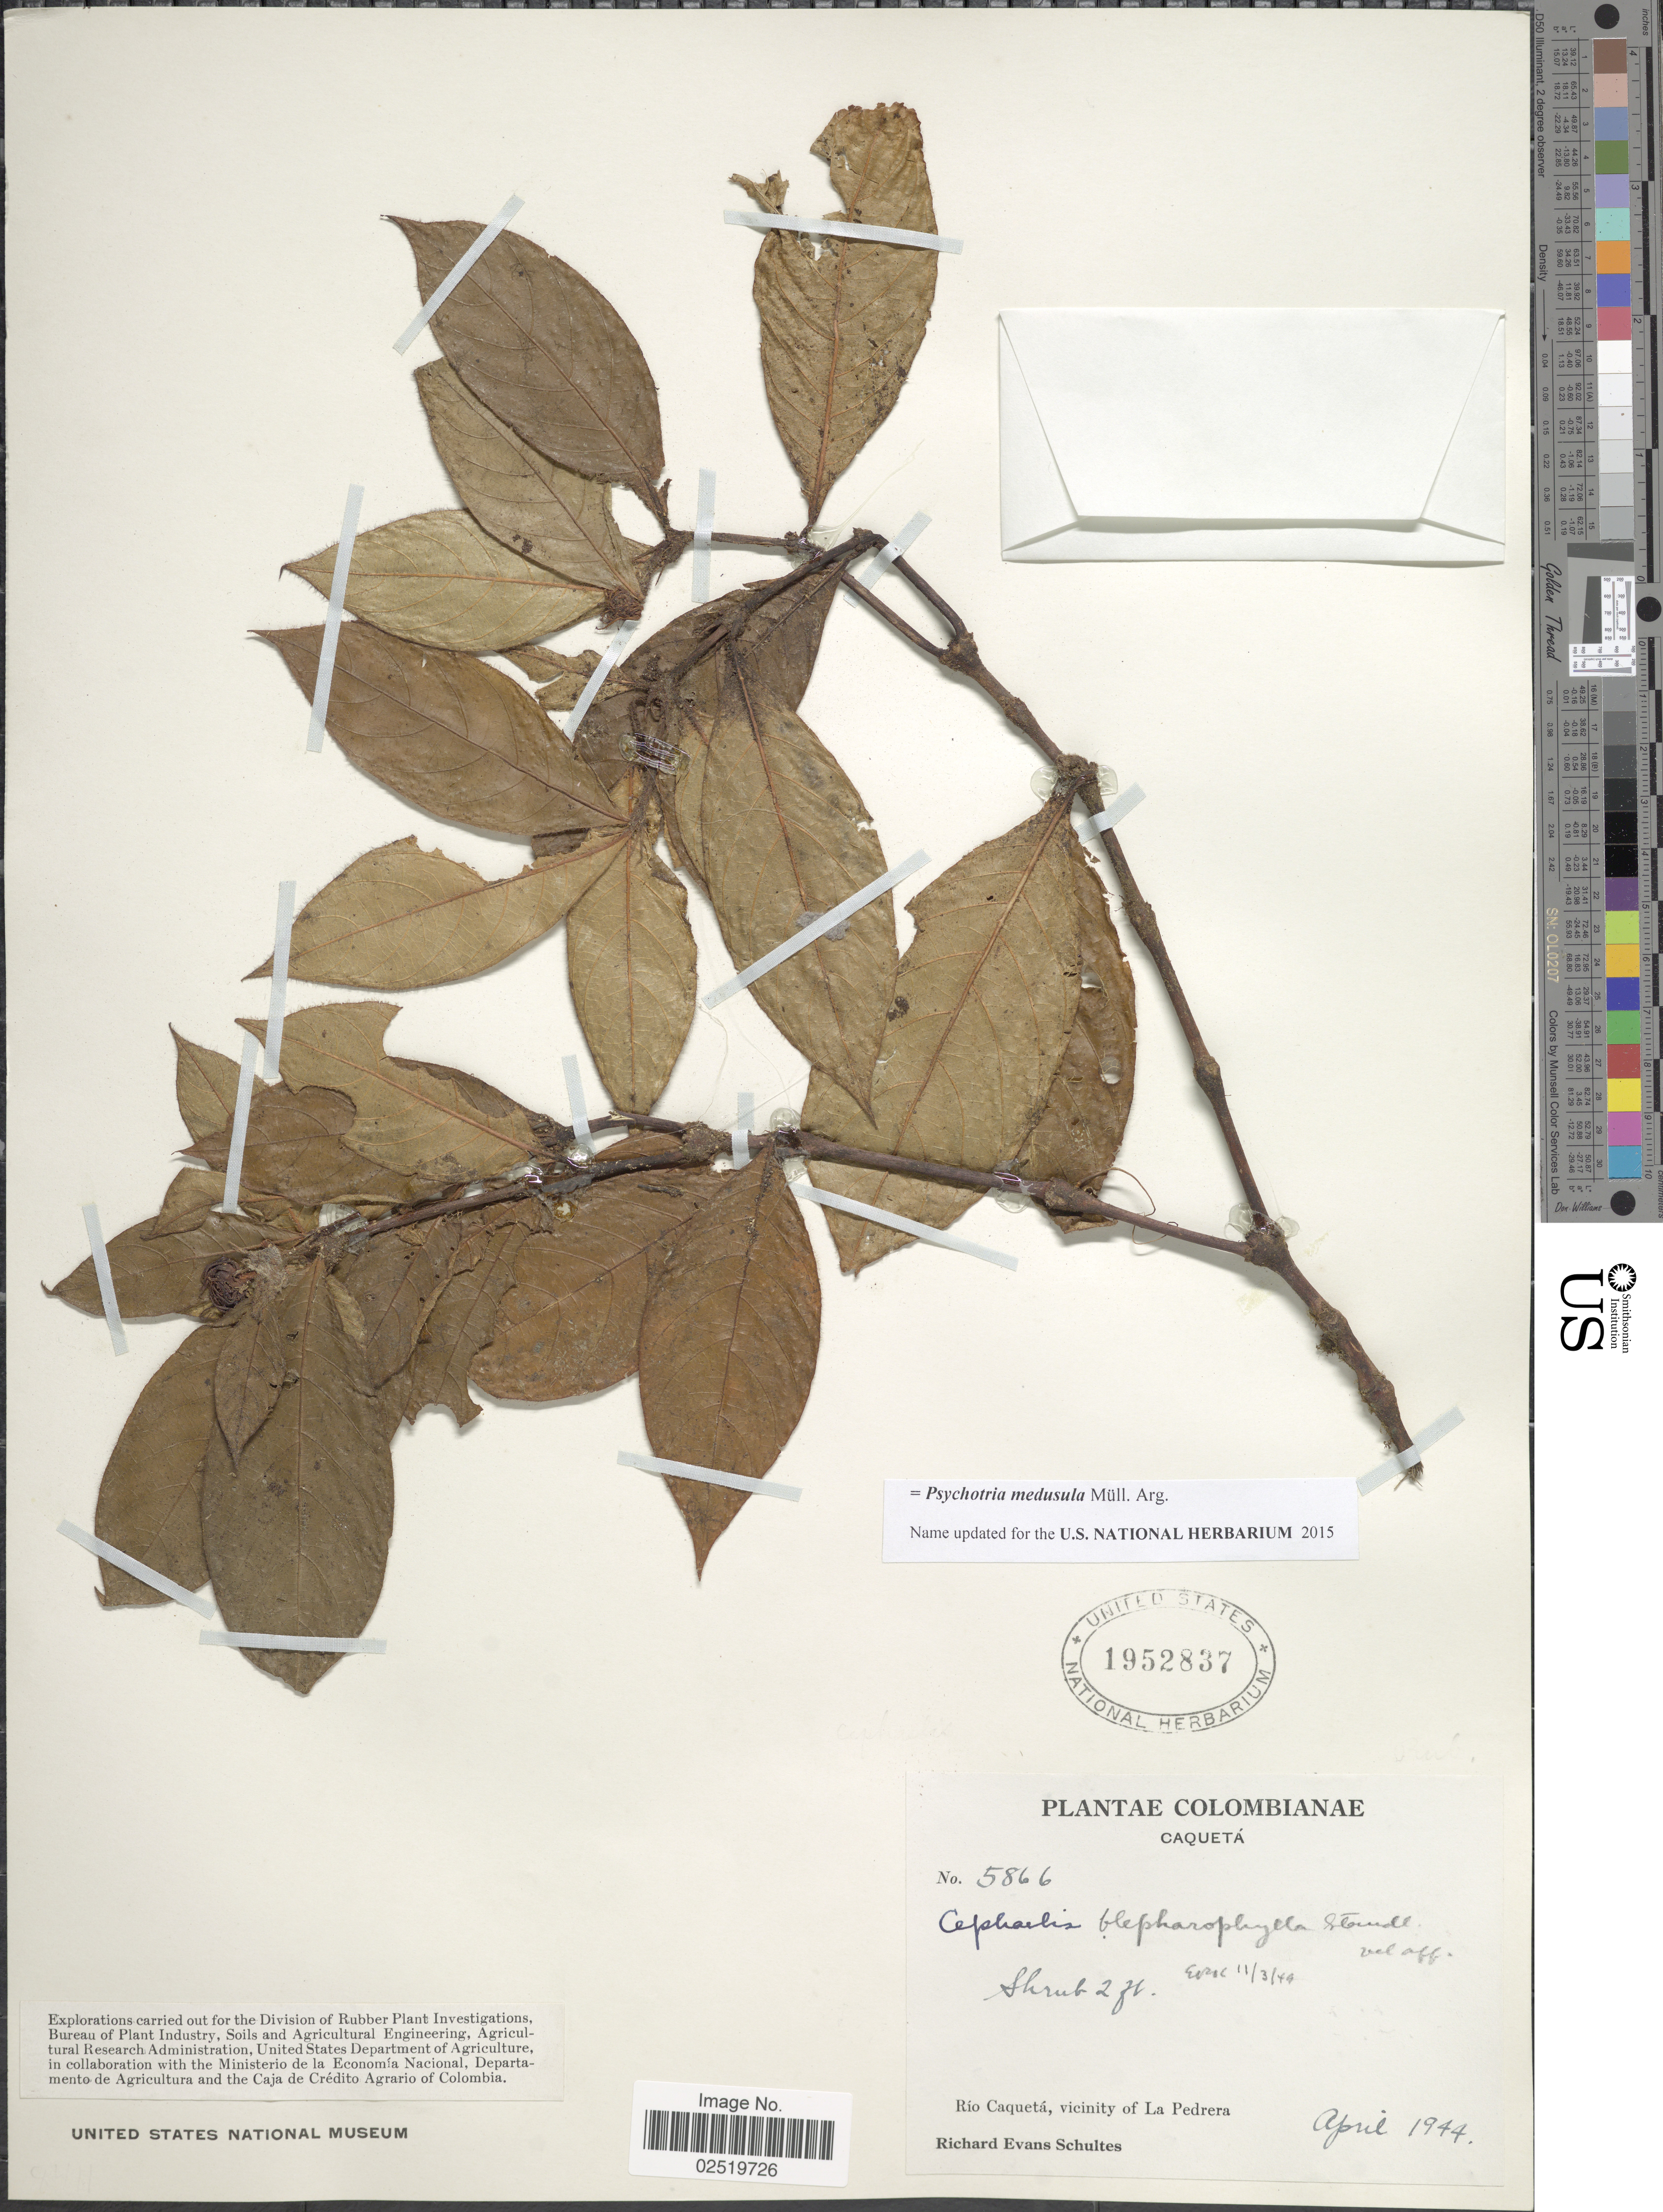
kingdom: Plantae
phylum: Tracheophyta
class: Magnoliopsida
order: Gentianales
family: Rubiaceae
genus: Psychotria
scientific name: Psychotria medusula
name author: Müll. Arg.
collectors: R. E. Schultes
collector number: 5866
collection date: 1944-04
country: Colombia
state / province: Caquetá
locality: Colombianae, Rio Caqueta, vicinity of La Pedrera.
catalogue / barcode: US 1952837